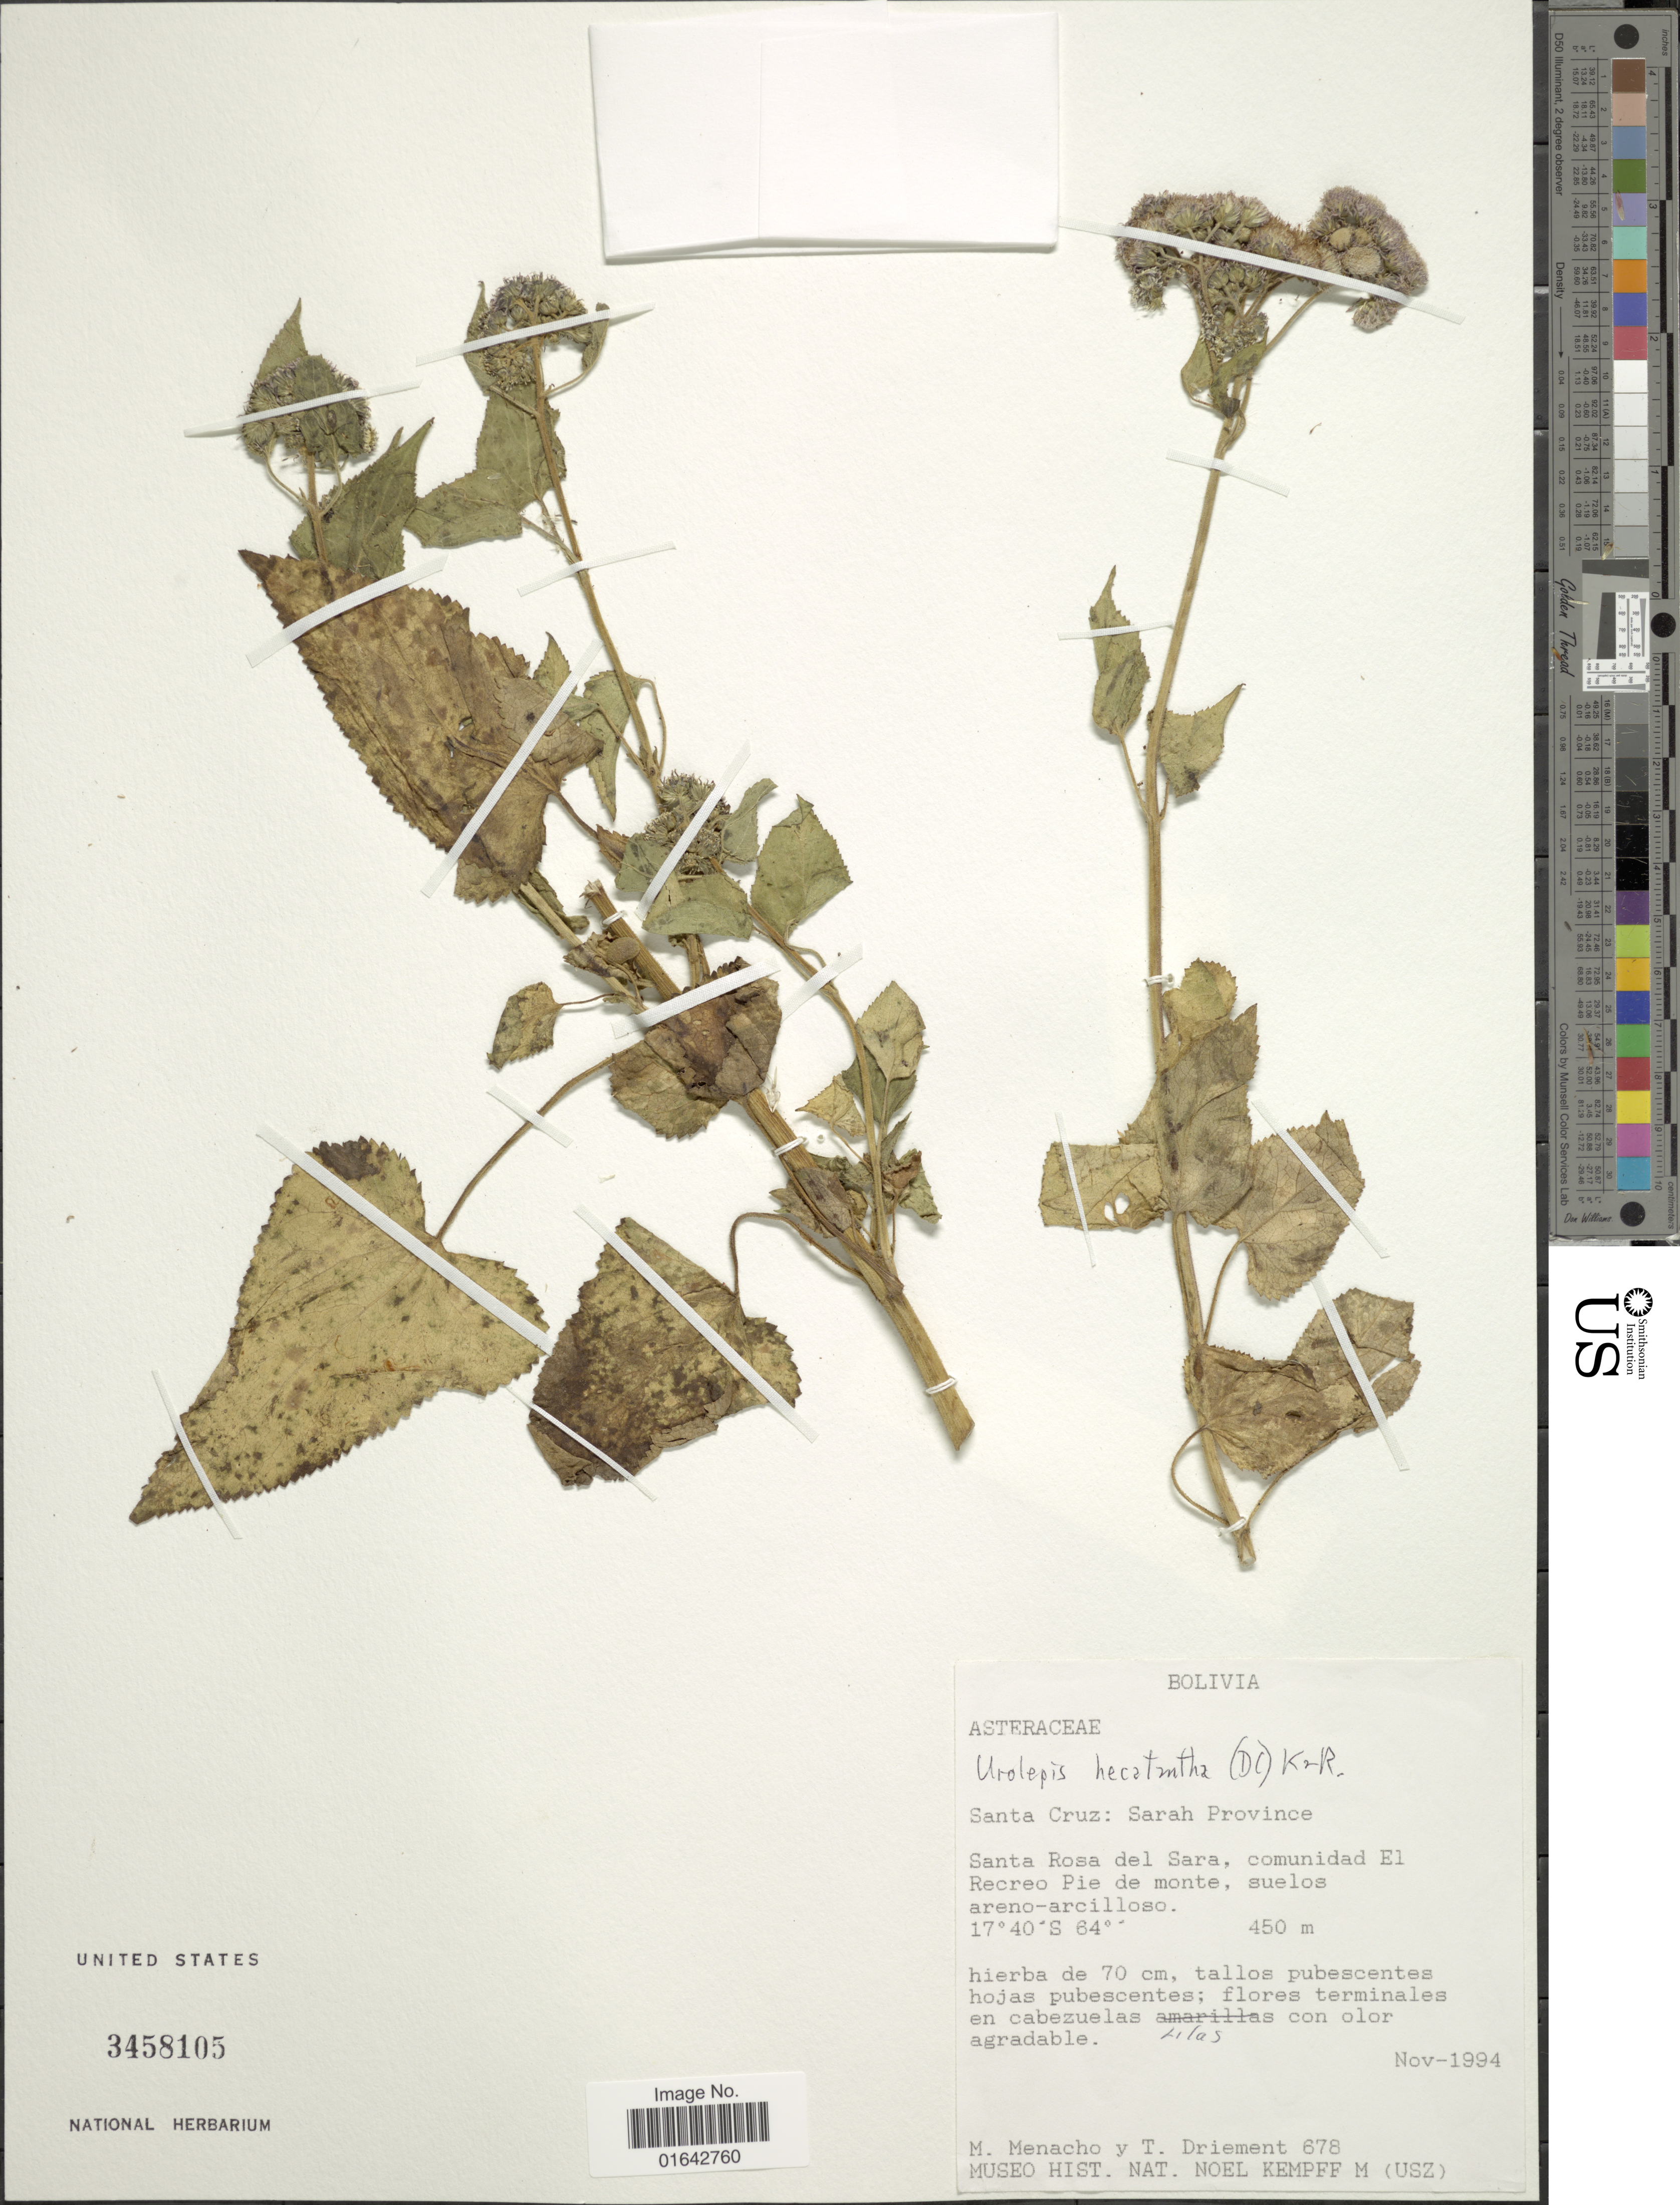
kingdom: Plantae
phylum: Tracheophyta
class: Magnoliopsida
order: Asterales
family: Asteraceae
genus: Urolepis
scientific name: Urolepis hecatantha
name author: (DC.) R.M. King & H. Rob.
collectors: M. Menacho & T. Driement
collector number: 678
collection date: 1994-11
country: Bolivia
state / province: Santa Cruz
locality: Santa Cruz: Sarah Province, Santa Rosa del Sara, comunidad El Recreo Pue de monte, suelos areno-arcilloso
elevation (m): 450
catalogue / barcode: US 3458105